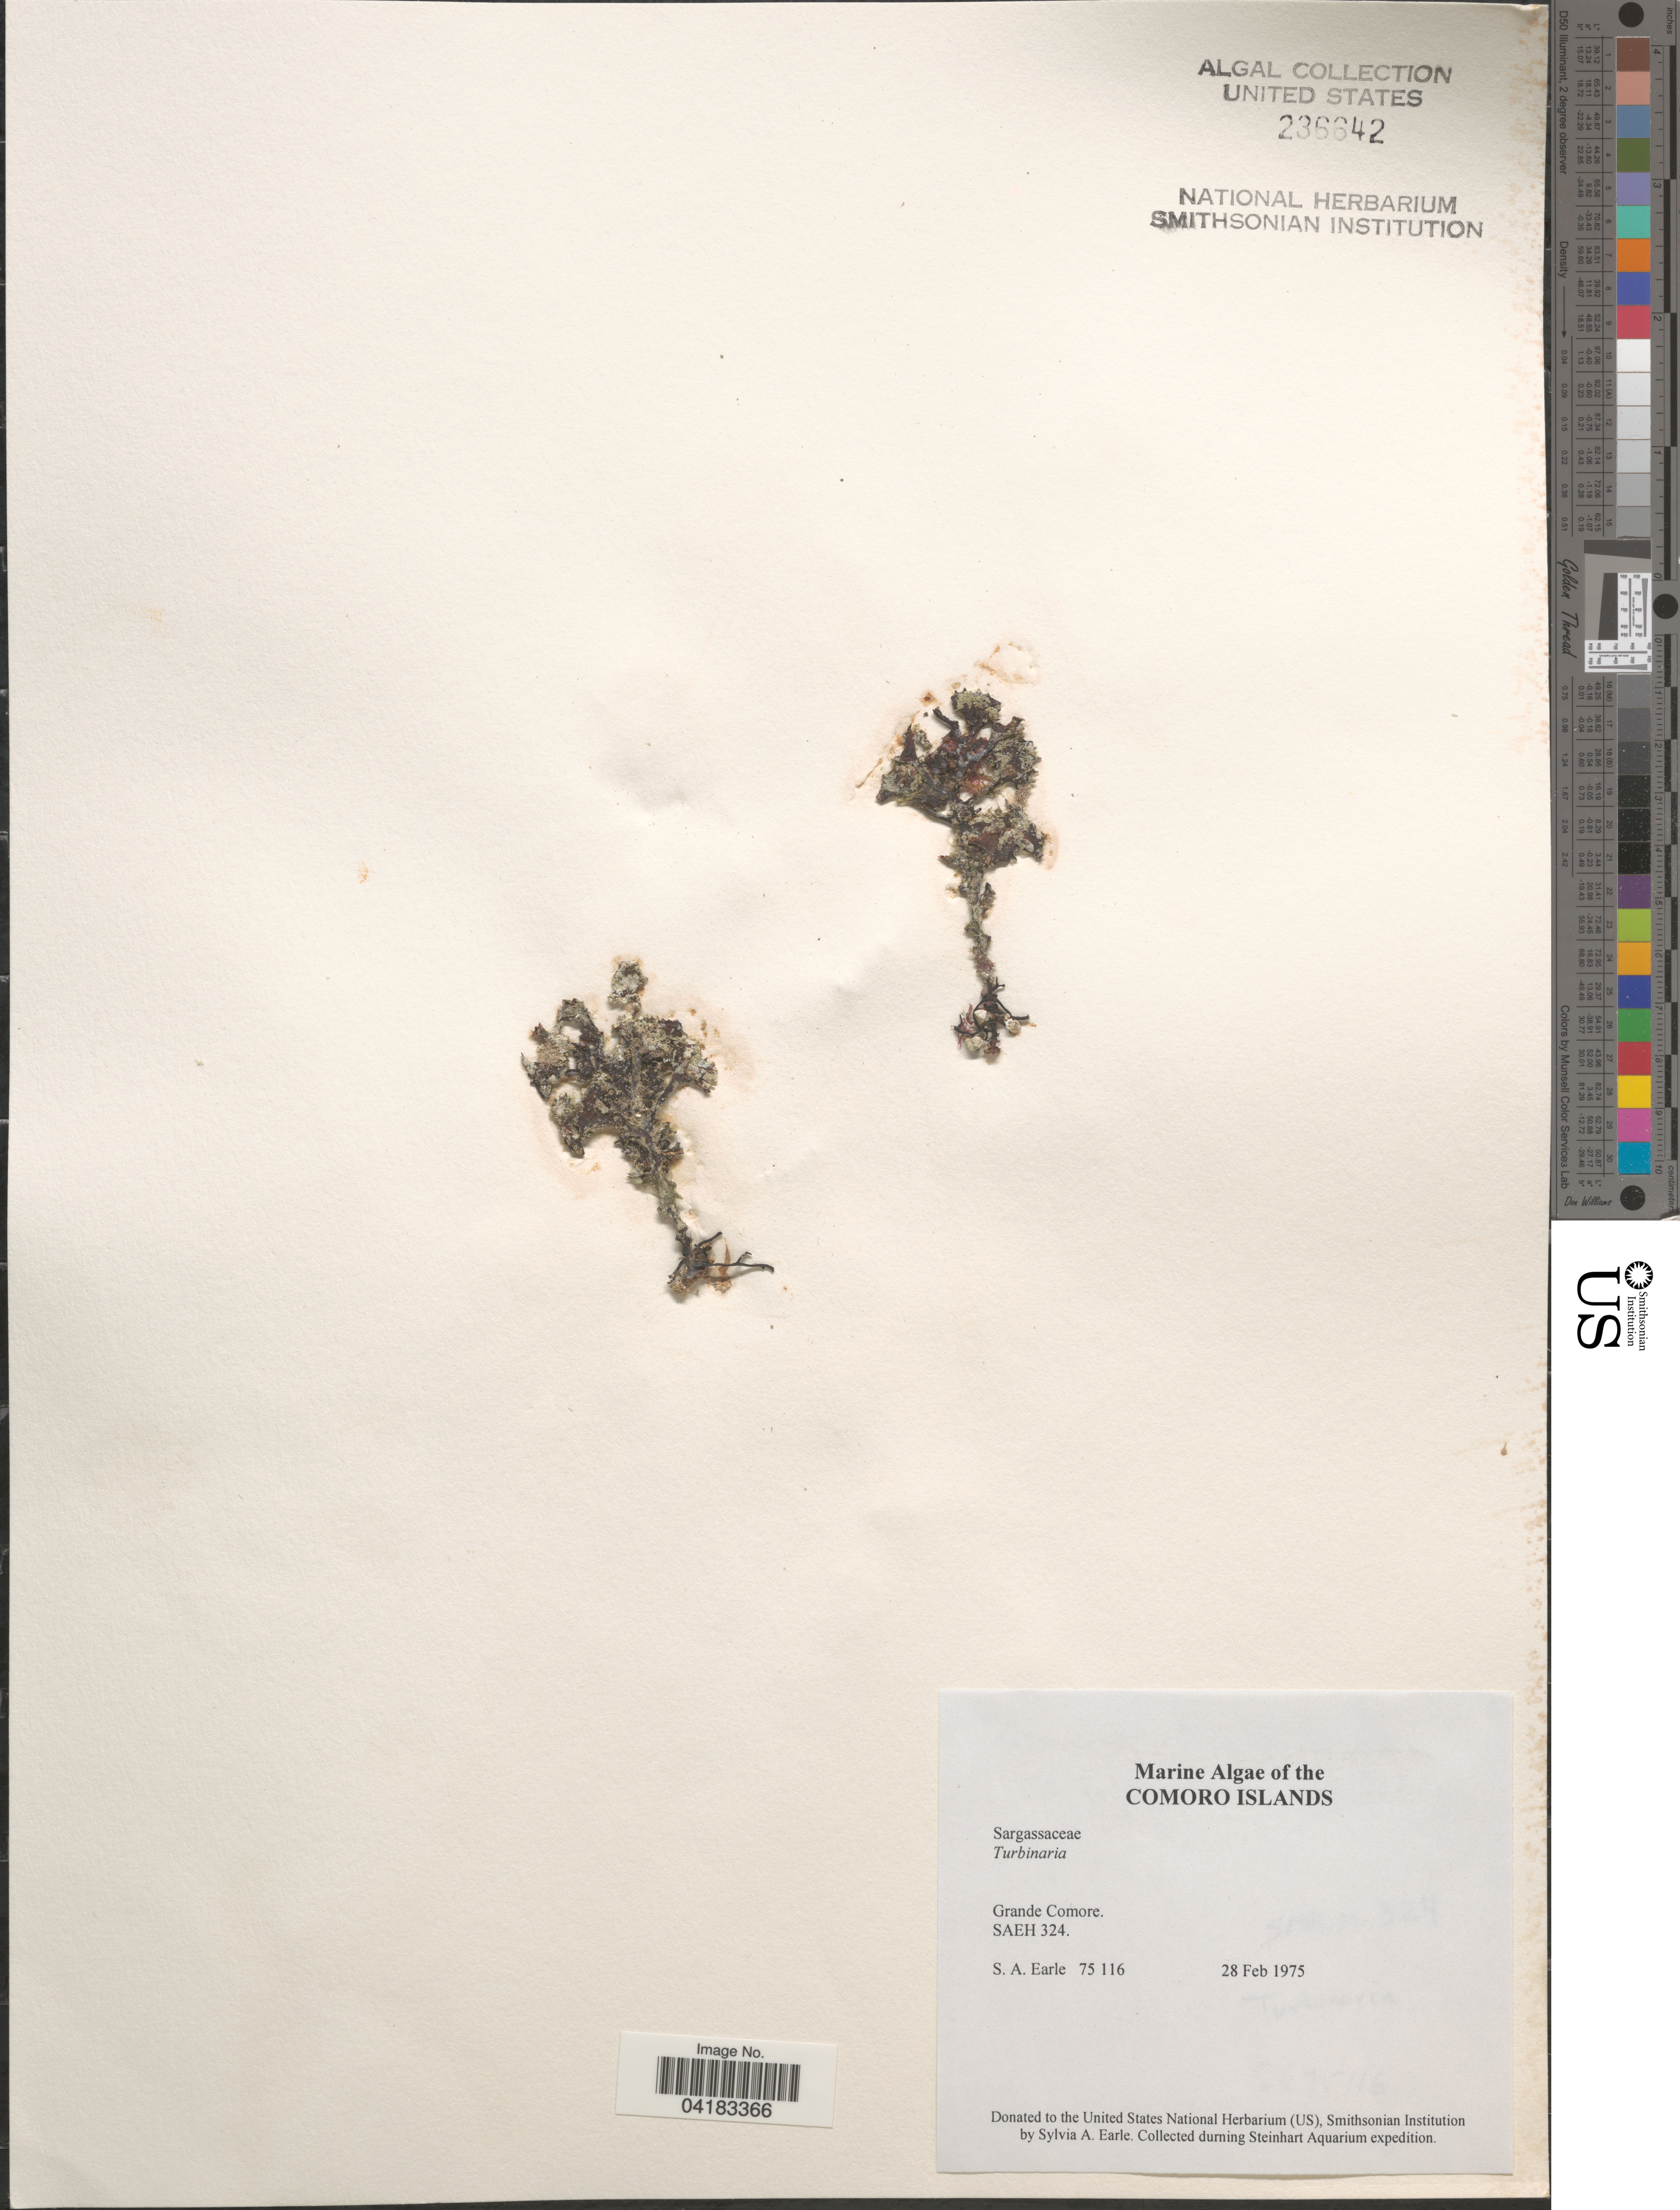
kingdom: Chromista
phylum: Ochrophyta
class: Phaeophyceae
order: Fucales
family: Sargassaceae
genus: Turbinaria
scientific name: Turbinaria sp.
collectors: S. A. Earle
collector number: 75116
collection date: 1975-02-28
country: Comoros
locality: Comoro Islands. Grande Comore. SAEH 324. Steinhart Aquarium expedition.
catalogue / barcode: US 236642